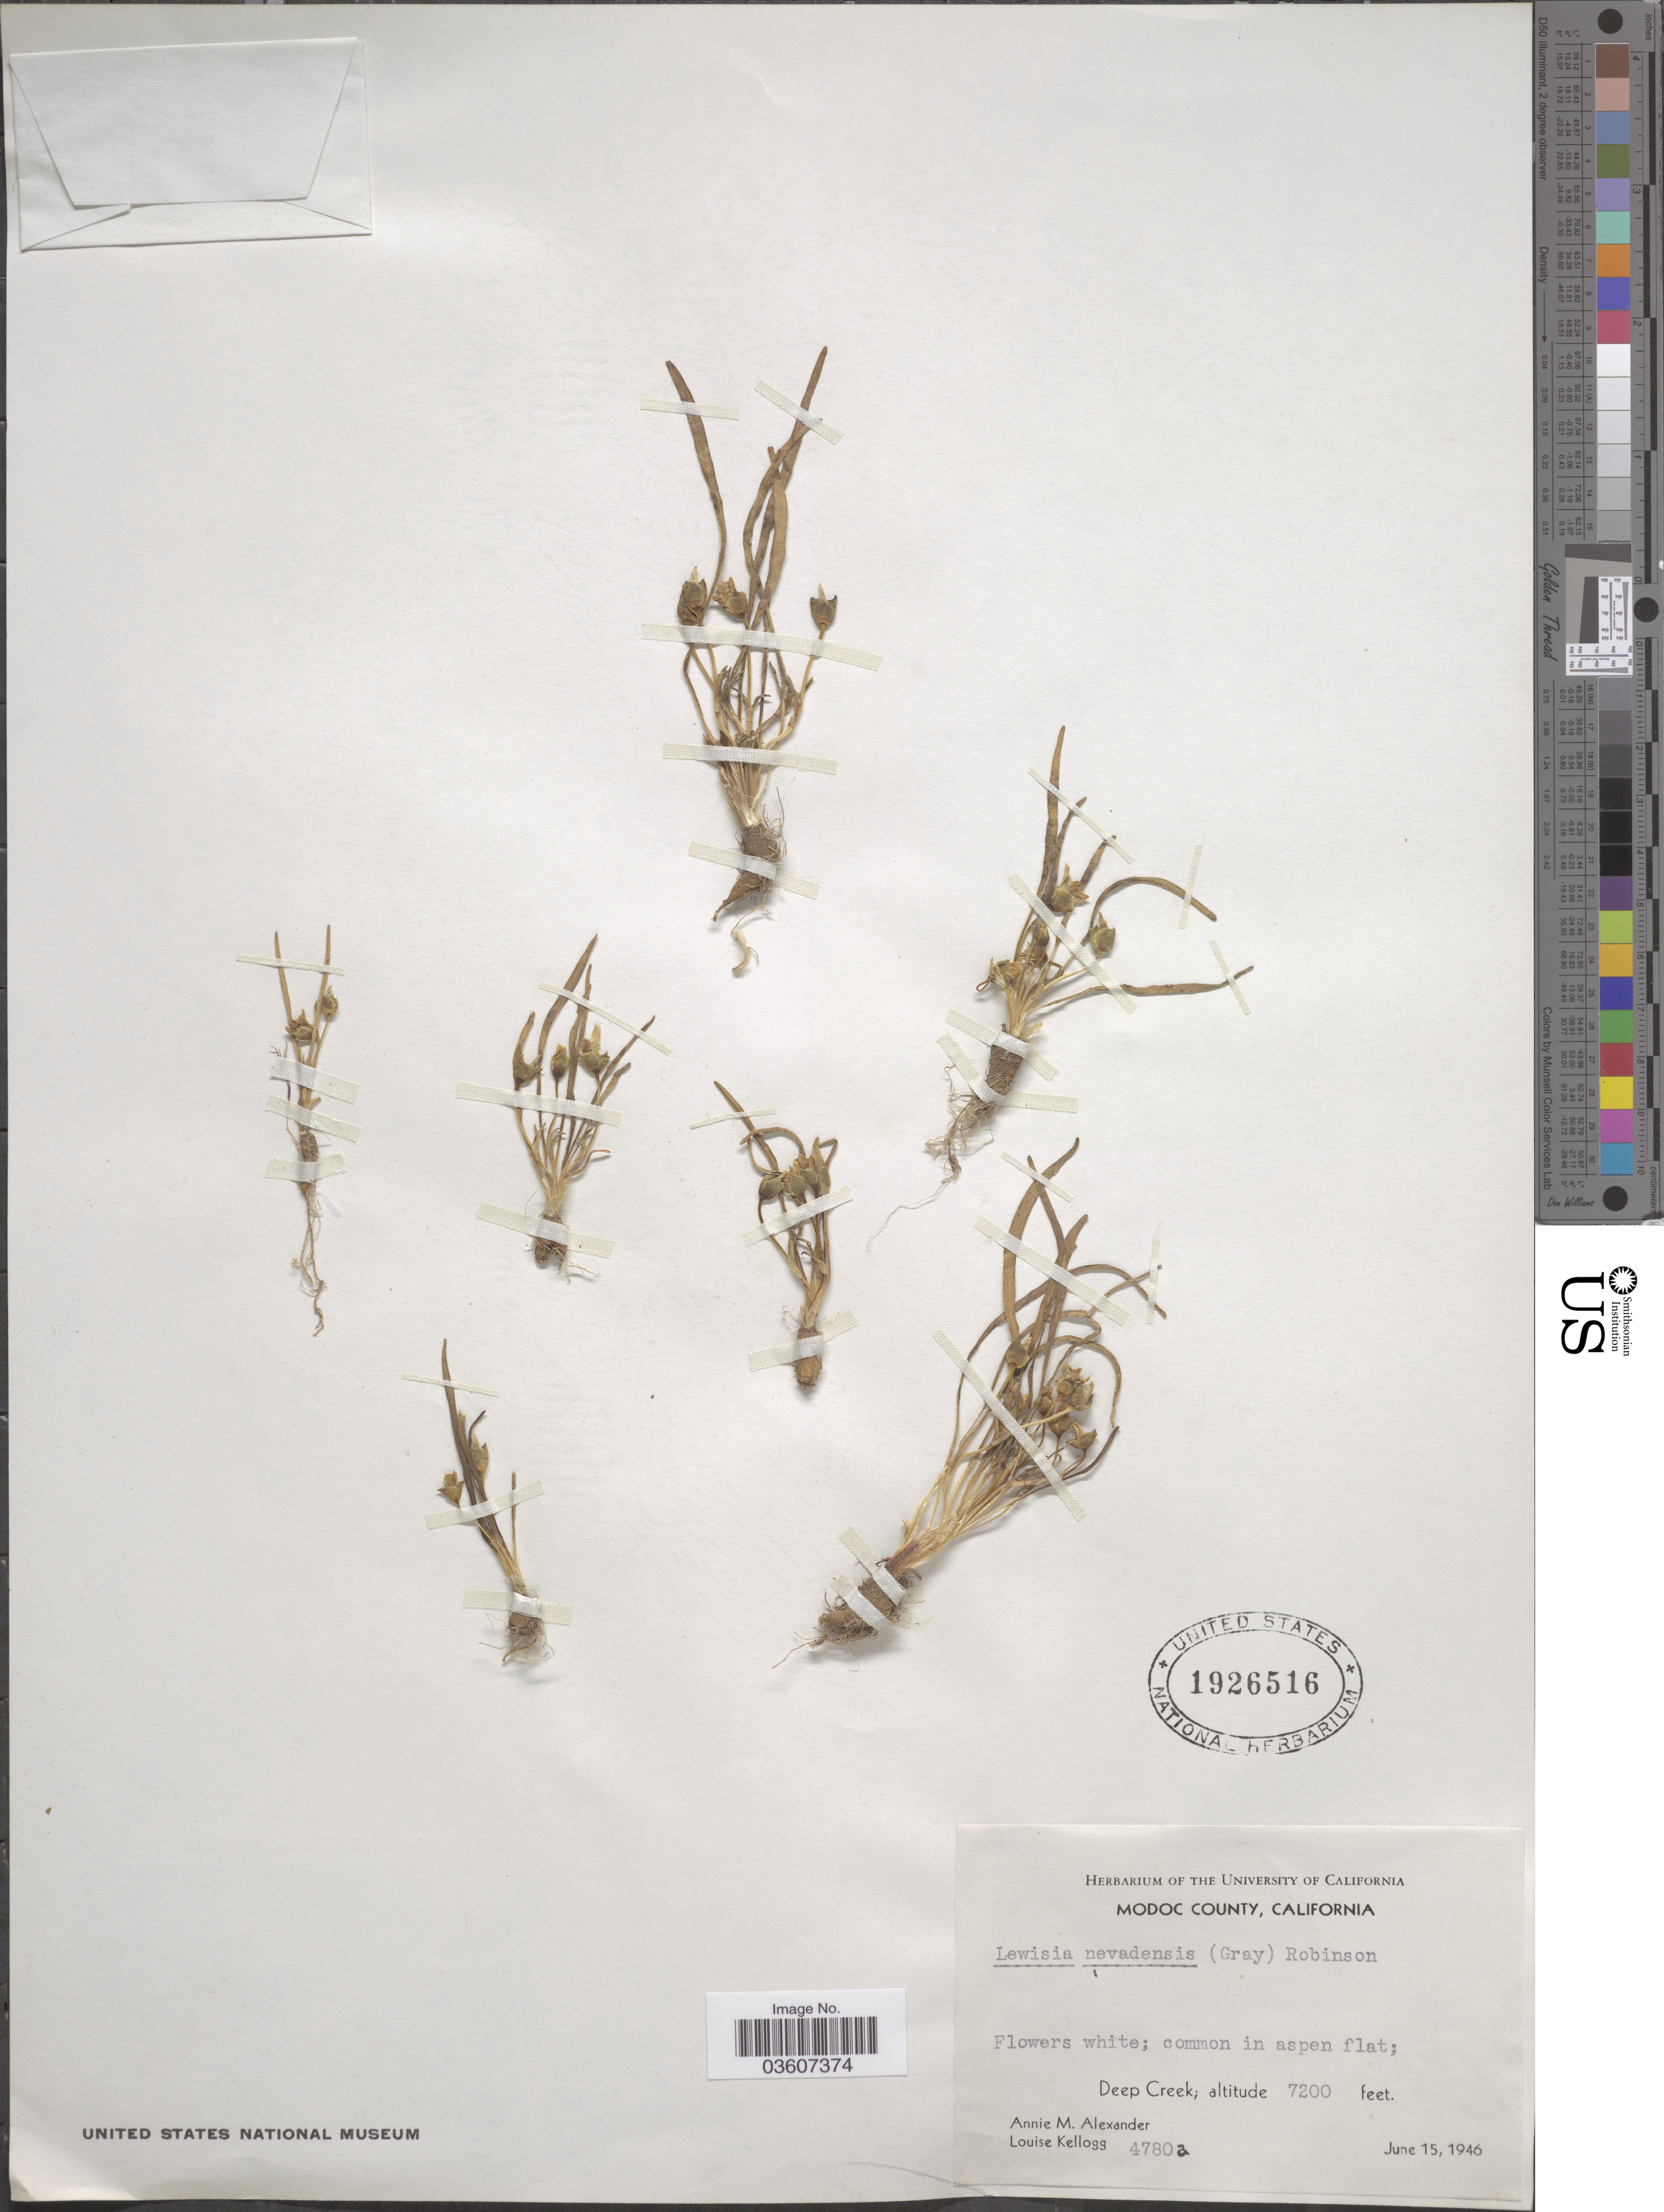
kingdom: Plantae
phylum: Tracheophyta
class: Magnoliopsida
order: Caryophyllales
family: Montiaceae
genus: Lewisia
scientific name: Lewisia nevadensis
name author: (A. Gray) B.L. Rob.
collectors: A. M. Alexander & L. Kellogg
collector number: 4780a*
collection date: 1946-06-15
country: United States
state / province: California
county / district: Modoc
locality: Modoc County. Deep Creek.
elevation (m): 2195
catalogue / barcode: US 1926516